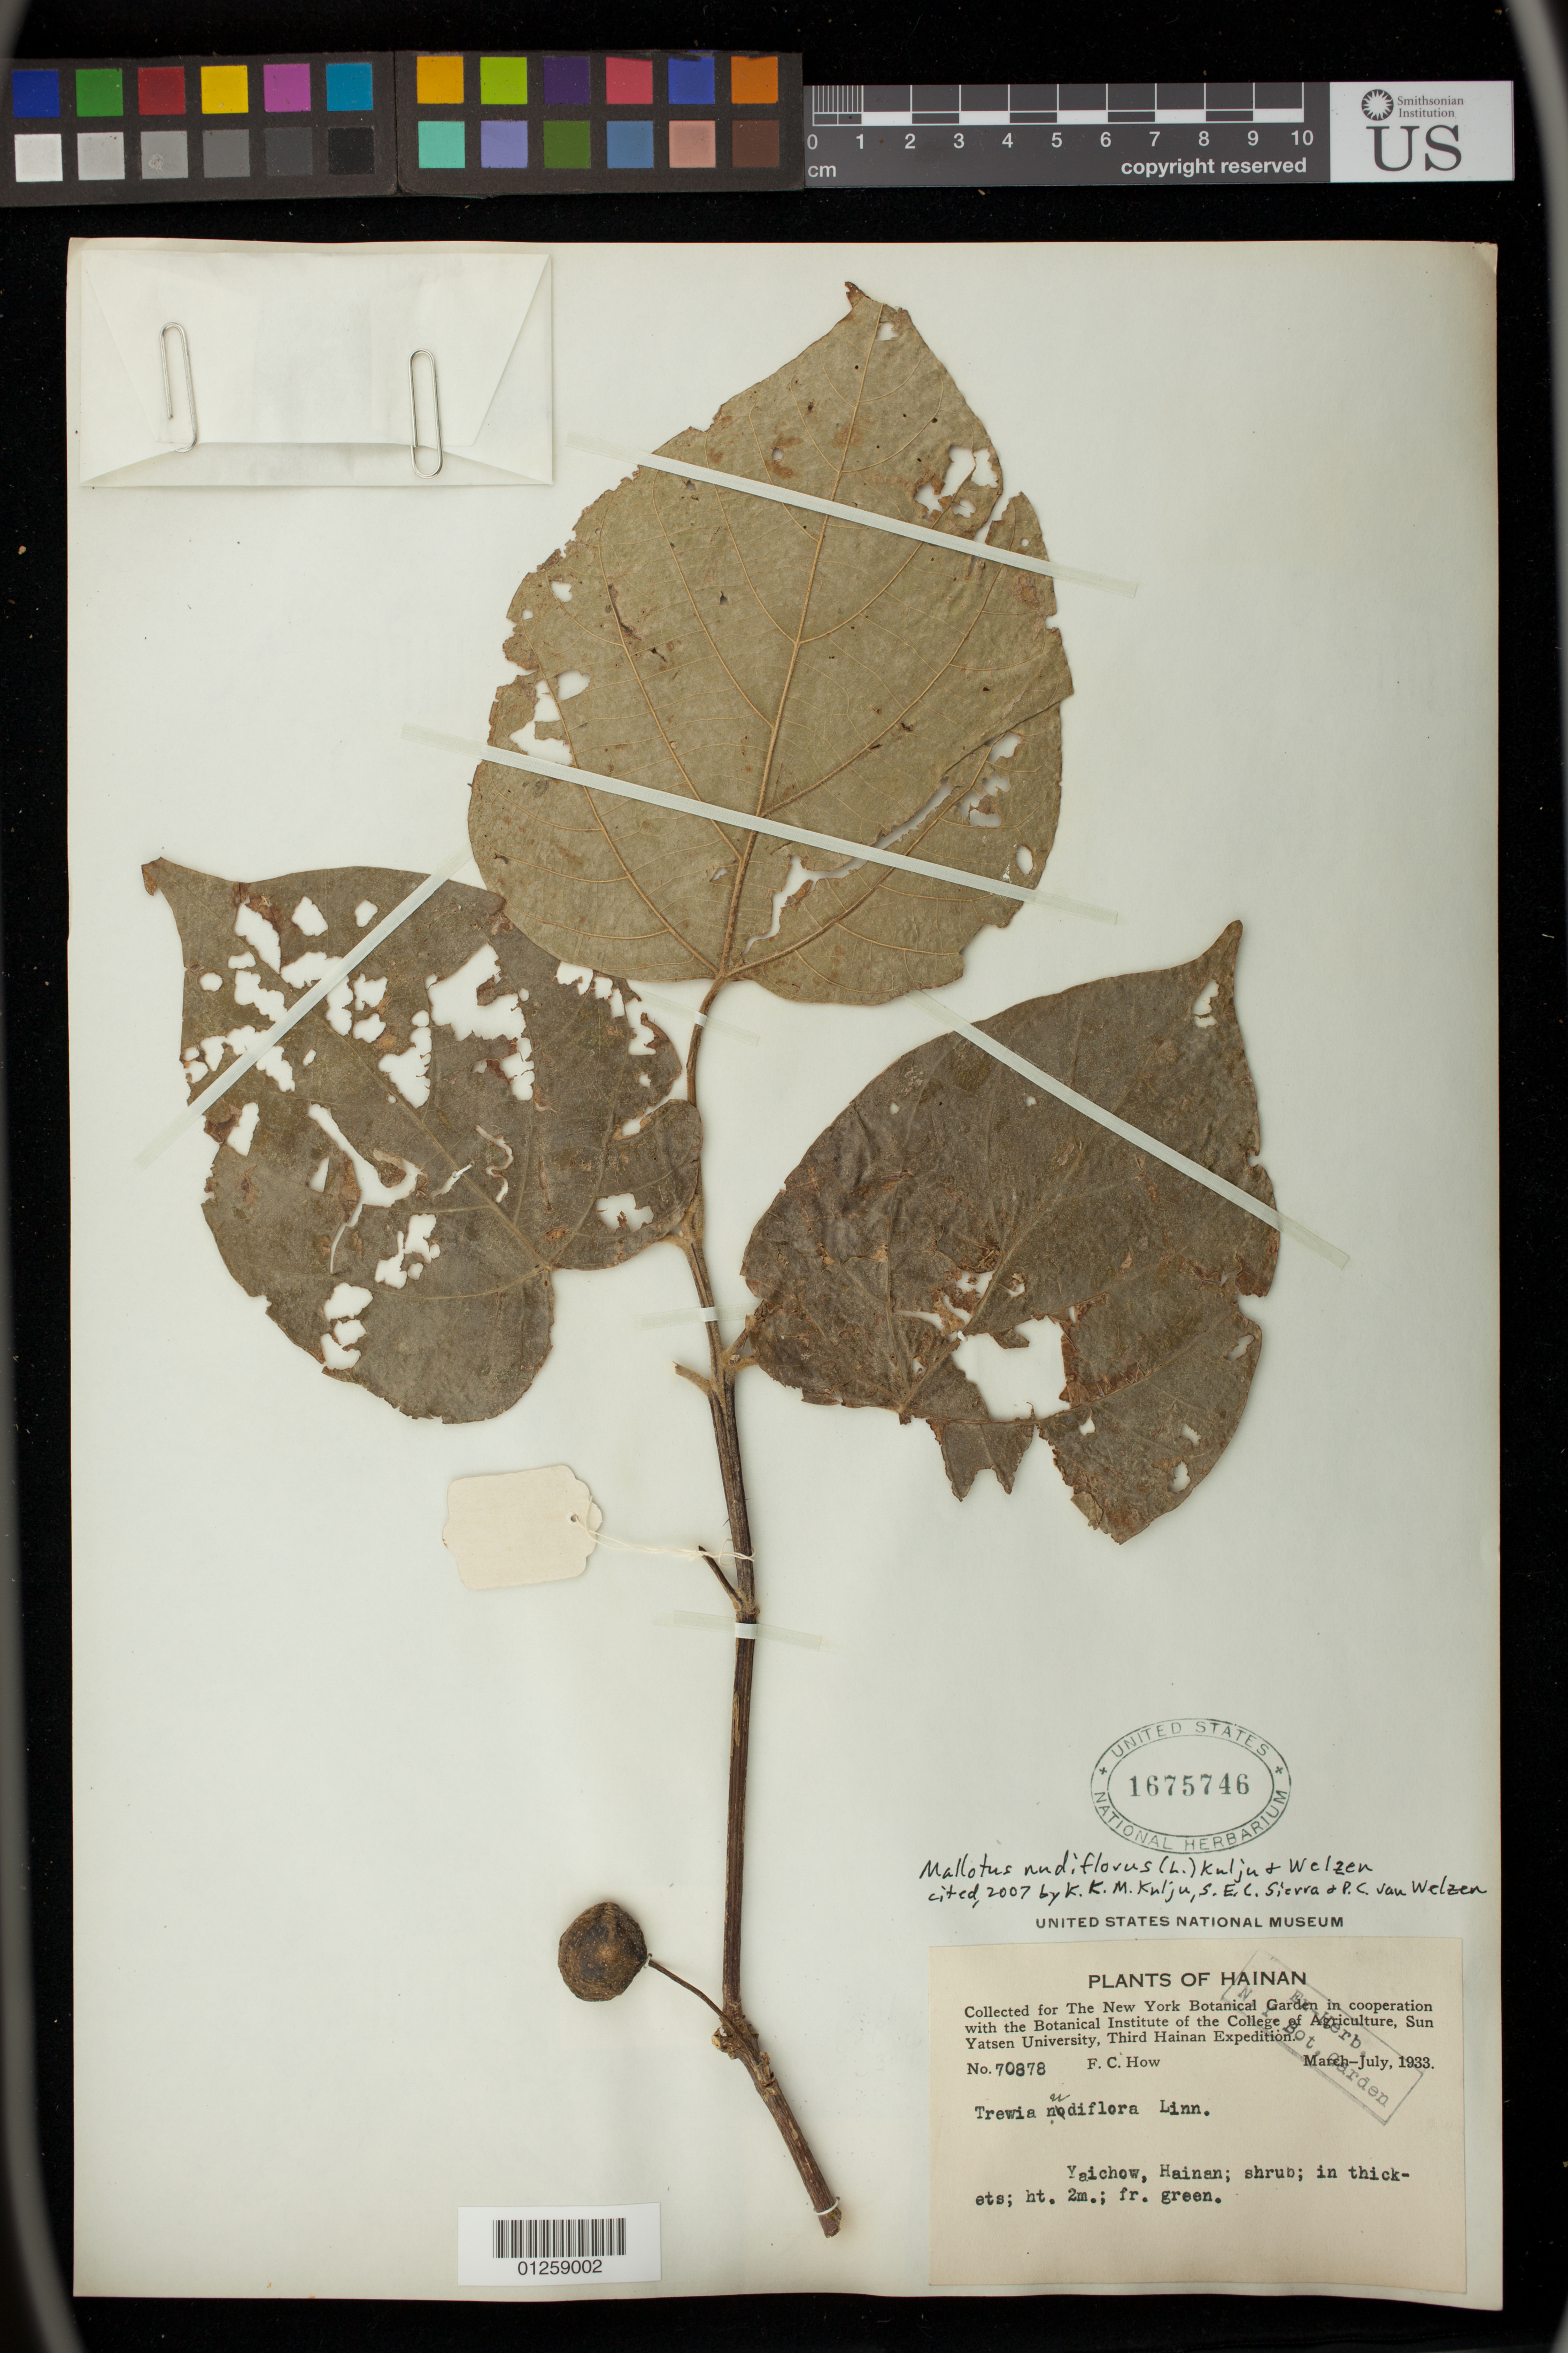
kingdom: Plantae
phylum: Tracheophyta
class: Magnoliopsida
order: Malpighiales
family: Euphorbiaceae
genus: Mallotus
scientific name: Mallotus nudiflorus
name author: (L.) Kulju & Welzen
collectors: F. C. How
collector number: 70878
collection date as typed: Mar-Jul 1933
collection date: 1933-03/1933-07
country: China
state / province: Hainan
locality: Yaichow.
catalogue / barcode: US 1675746